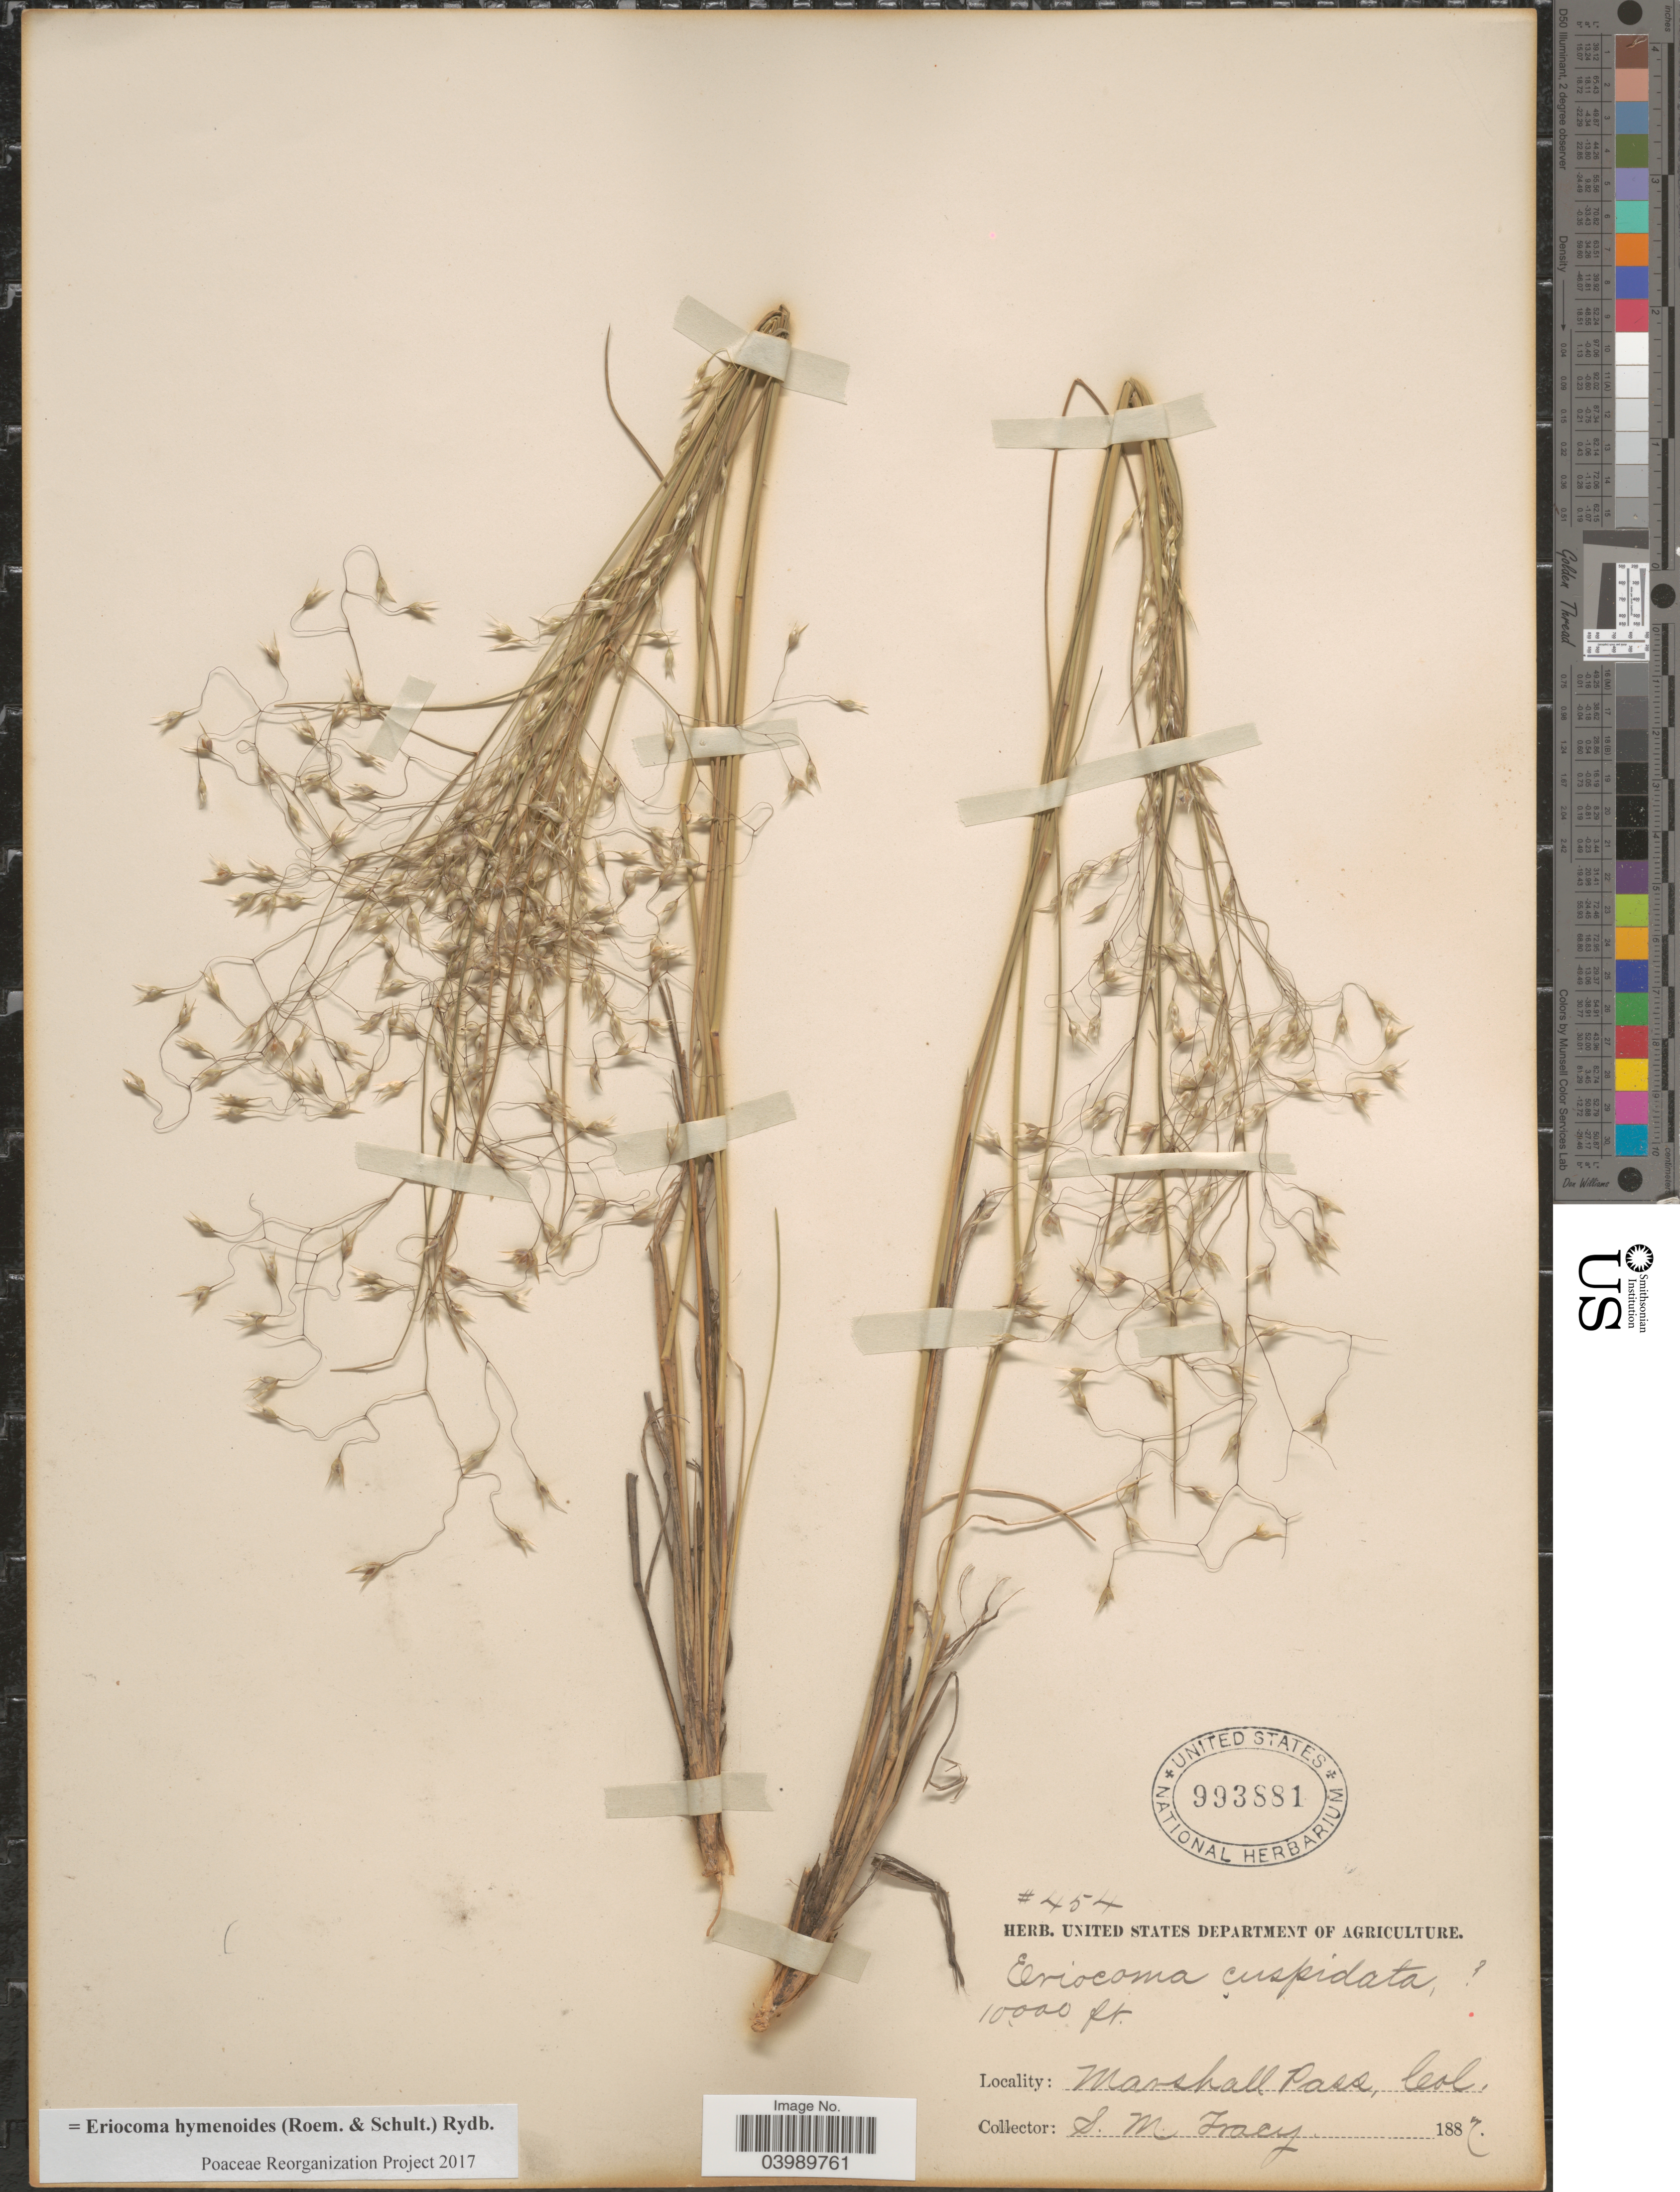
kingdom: Plantae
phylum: Tracheophyta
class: Liliopsida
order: Poales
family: Poaceae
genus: Eriocoma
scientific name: Eriocoma hymenoides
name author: (Roem. & Schult.) Rydb.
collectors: S. M. Tracy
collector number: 454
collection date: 1887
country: United States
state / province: Colorado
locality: Marshall Pass.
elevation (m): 3048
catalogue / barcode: US 993881